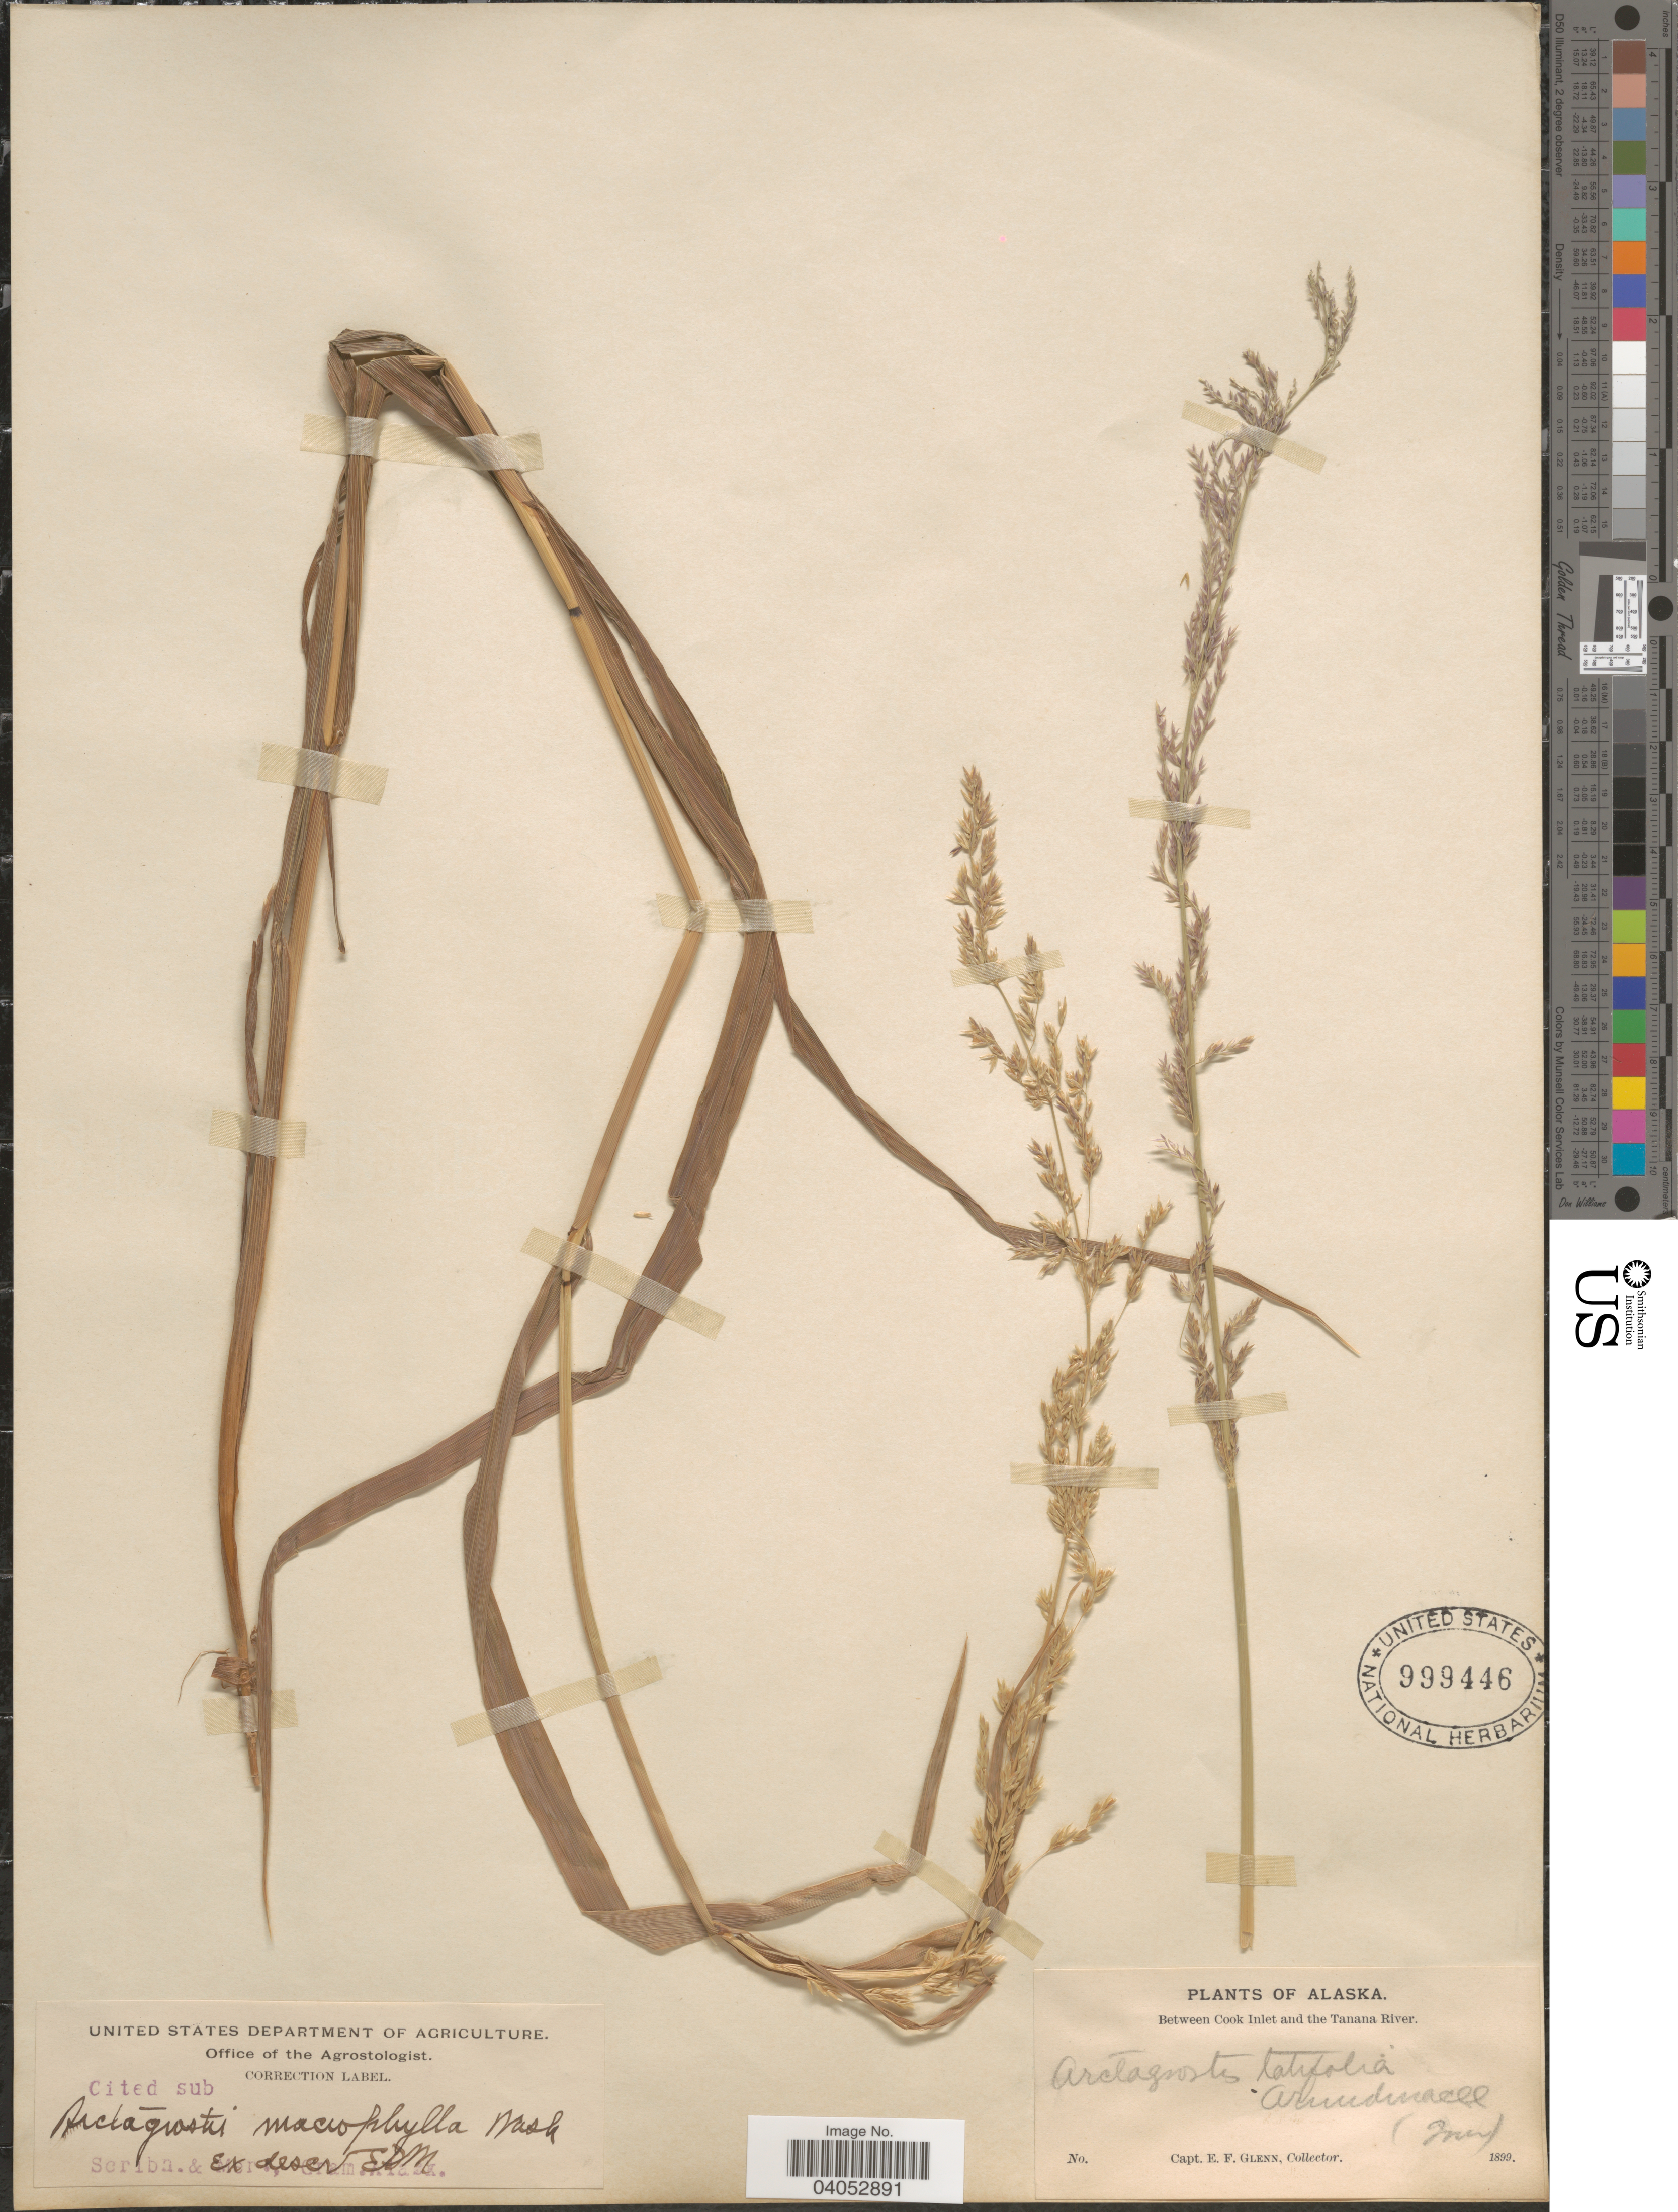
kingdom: Plantae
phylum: Tracheophyta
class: Liliopsida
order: Poales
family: Poaceae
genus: Arctagrostis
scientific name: Arctagrostis latifolia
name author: (R. Br.) Griseb.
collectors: E. Glenn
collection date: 1899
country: United States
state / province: Alaska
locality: Between Cook Inlet and the Tanana River.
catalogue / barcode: US 999446